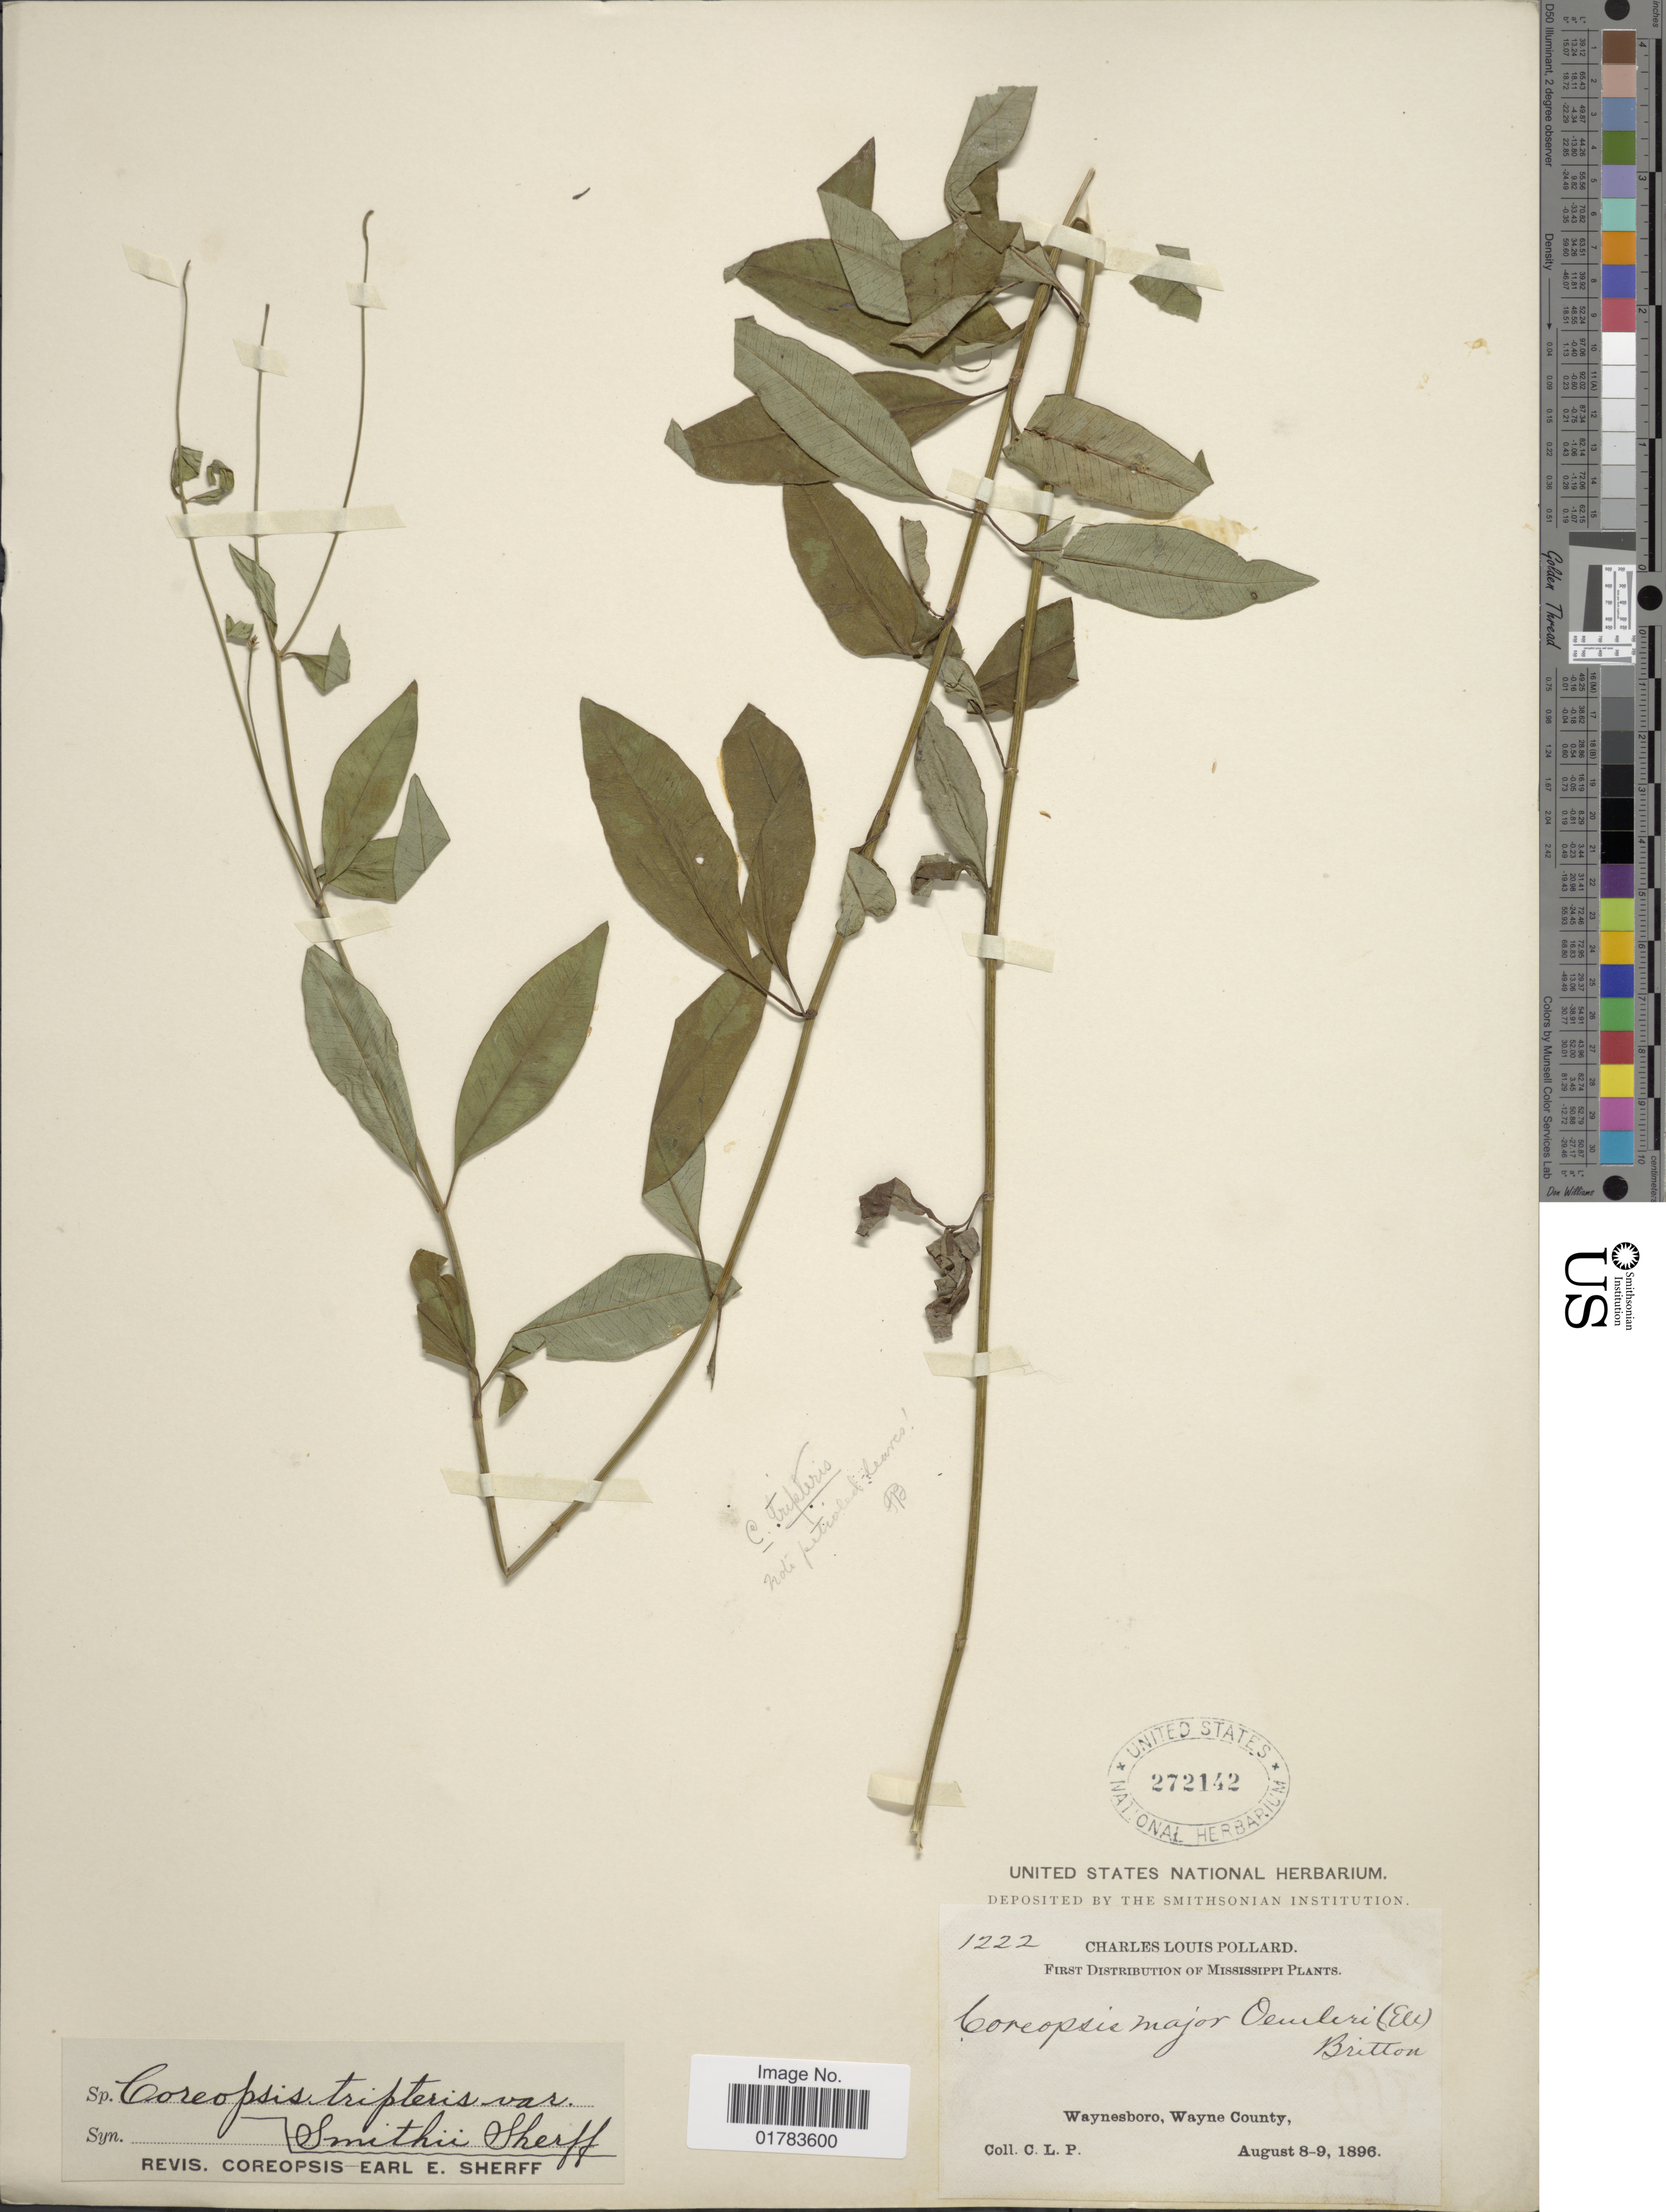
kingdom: Plantae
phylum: Tracheophyta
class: Magnoliopsida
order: Asterales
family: Asteraceae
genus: Coreopsis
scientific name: Coreopsis tripteris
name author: L.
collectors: C. L. Pollard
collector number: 1222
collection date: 1896-08-08/1896-08-09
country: United States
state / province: Mississippi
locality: Waynesboro, Wayne County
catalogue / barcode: US 272142